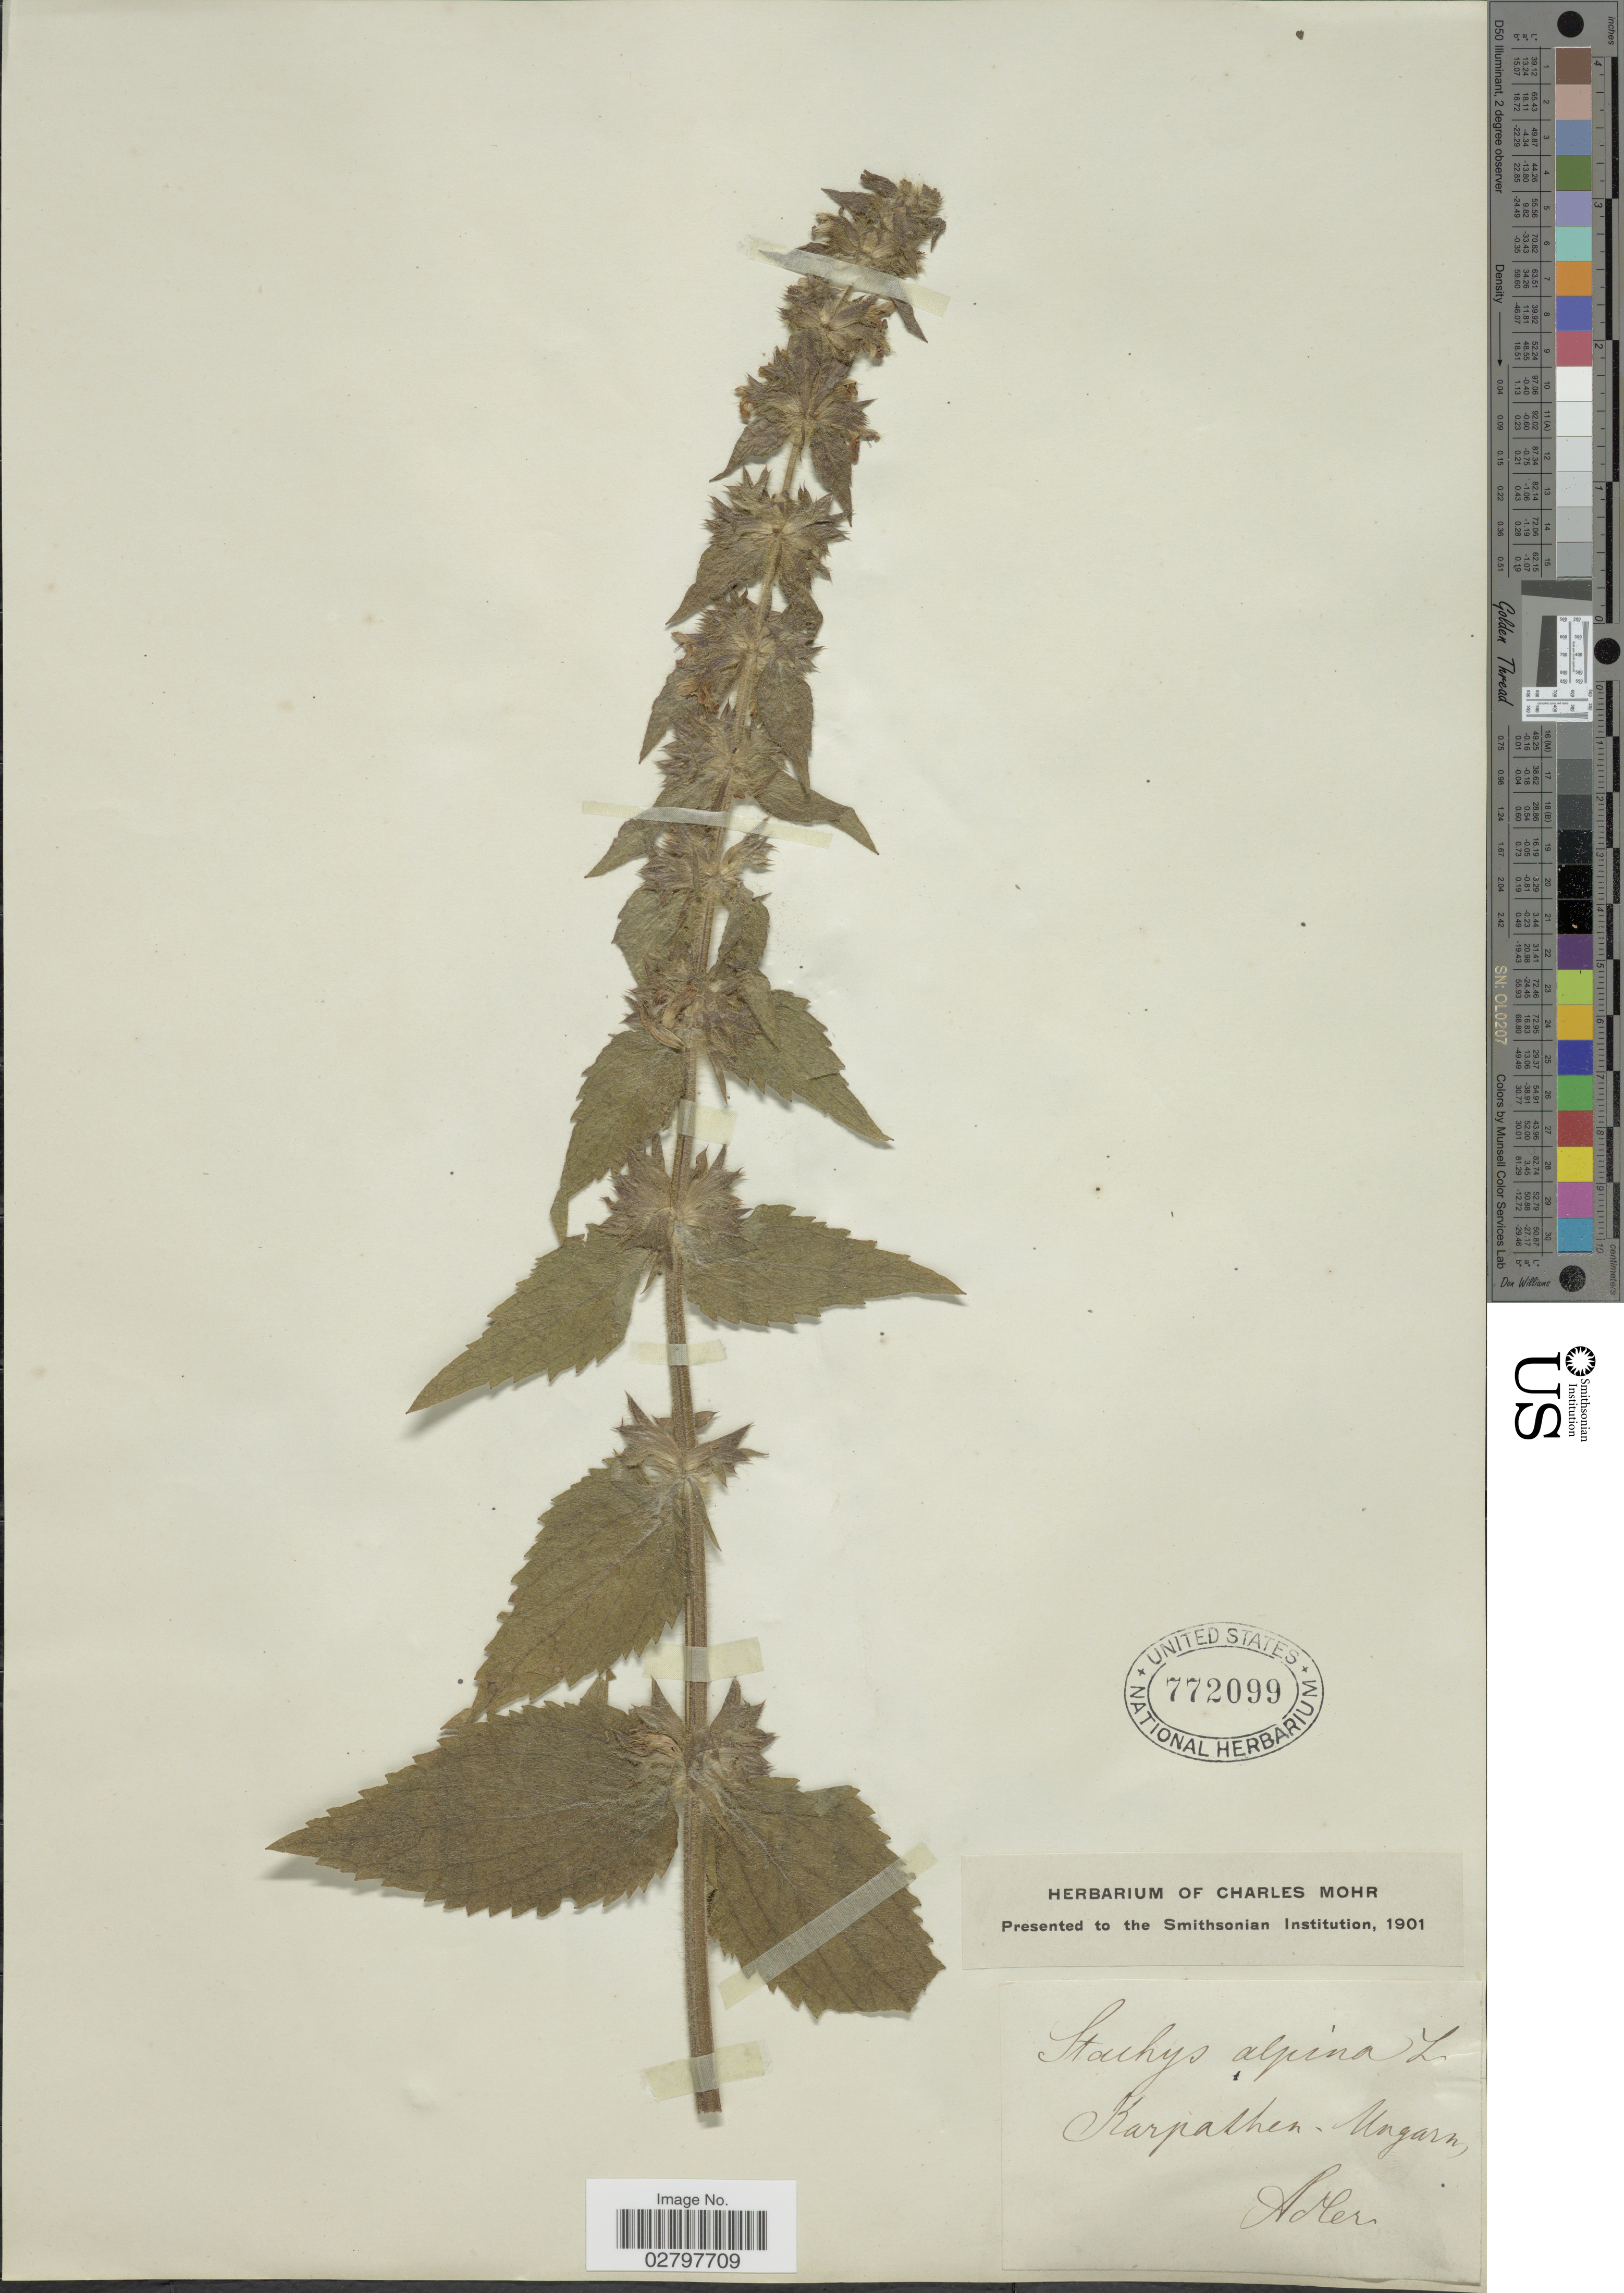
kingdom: Plantae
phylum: Tracheophyta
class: Magnoliopsida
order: Lamiales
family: Lamiaceae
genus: Stachys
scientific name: Stachys alpina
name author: L.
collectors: Adler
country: Hungary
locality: Karpathen - Ungarn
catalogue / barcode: US 772099